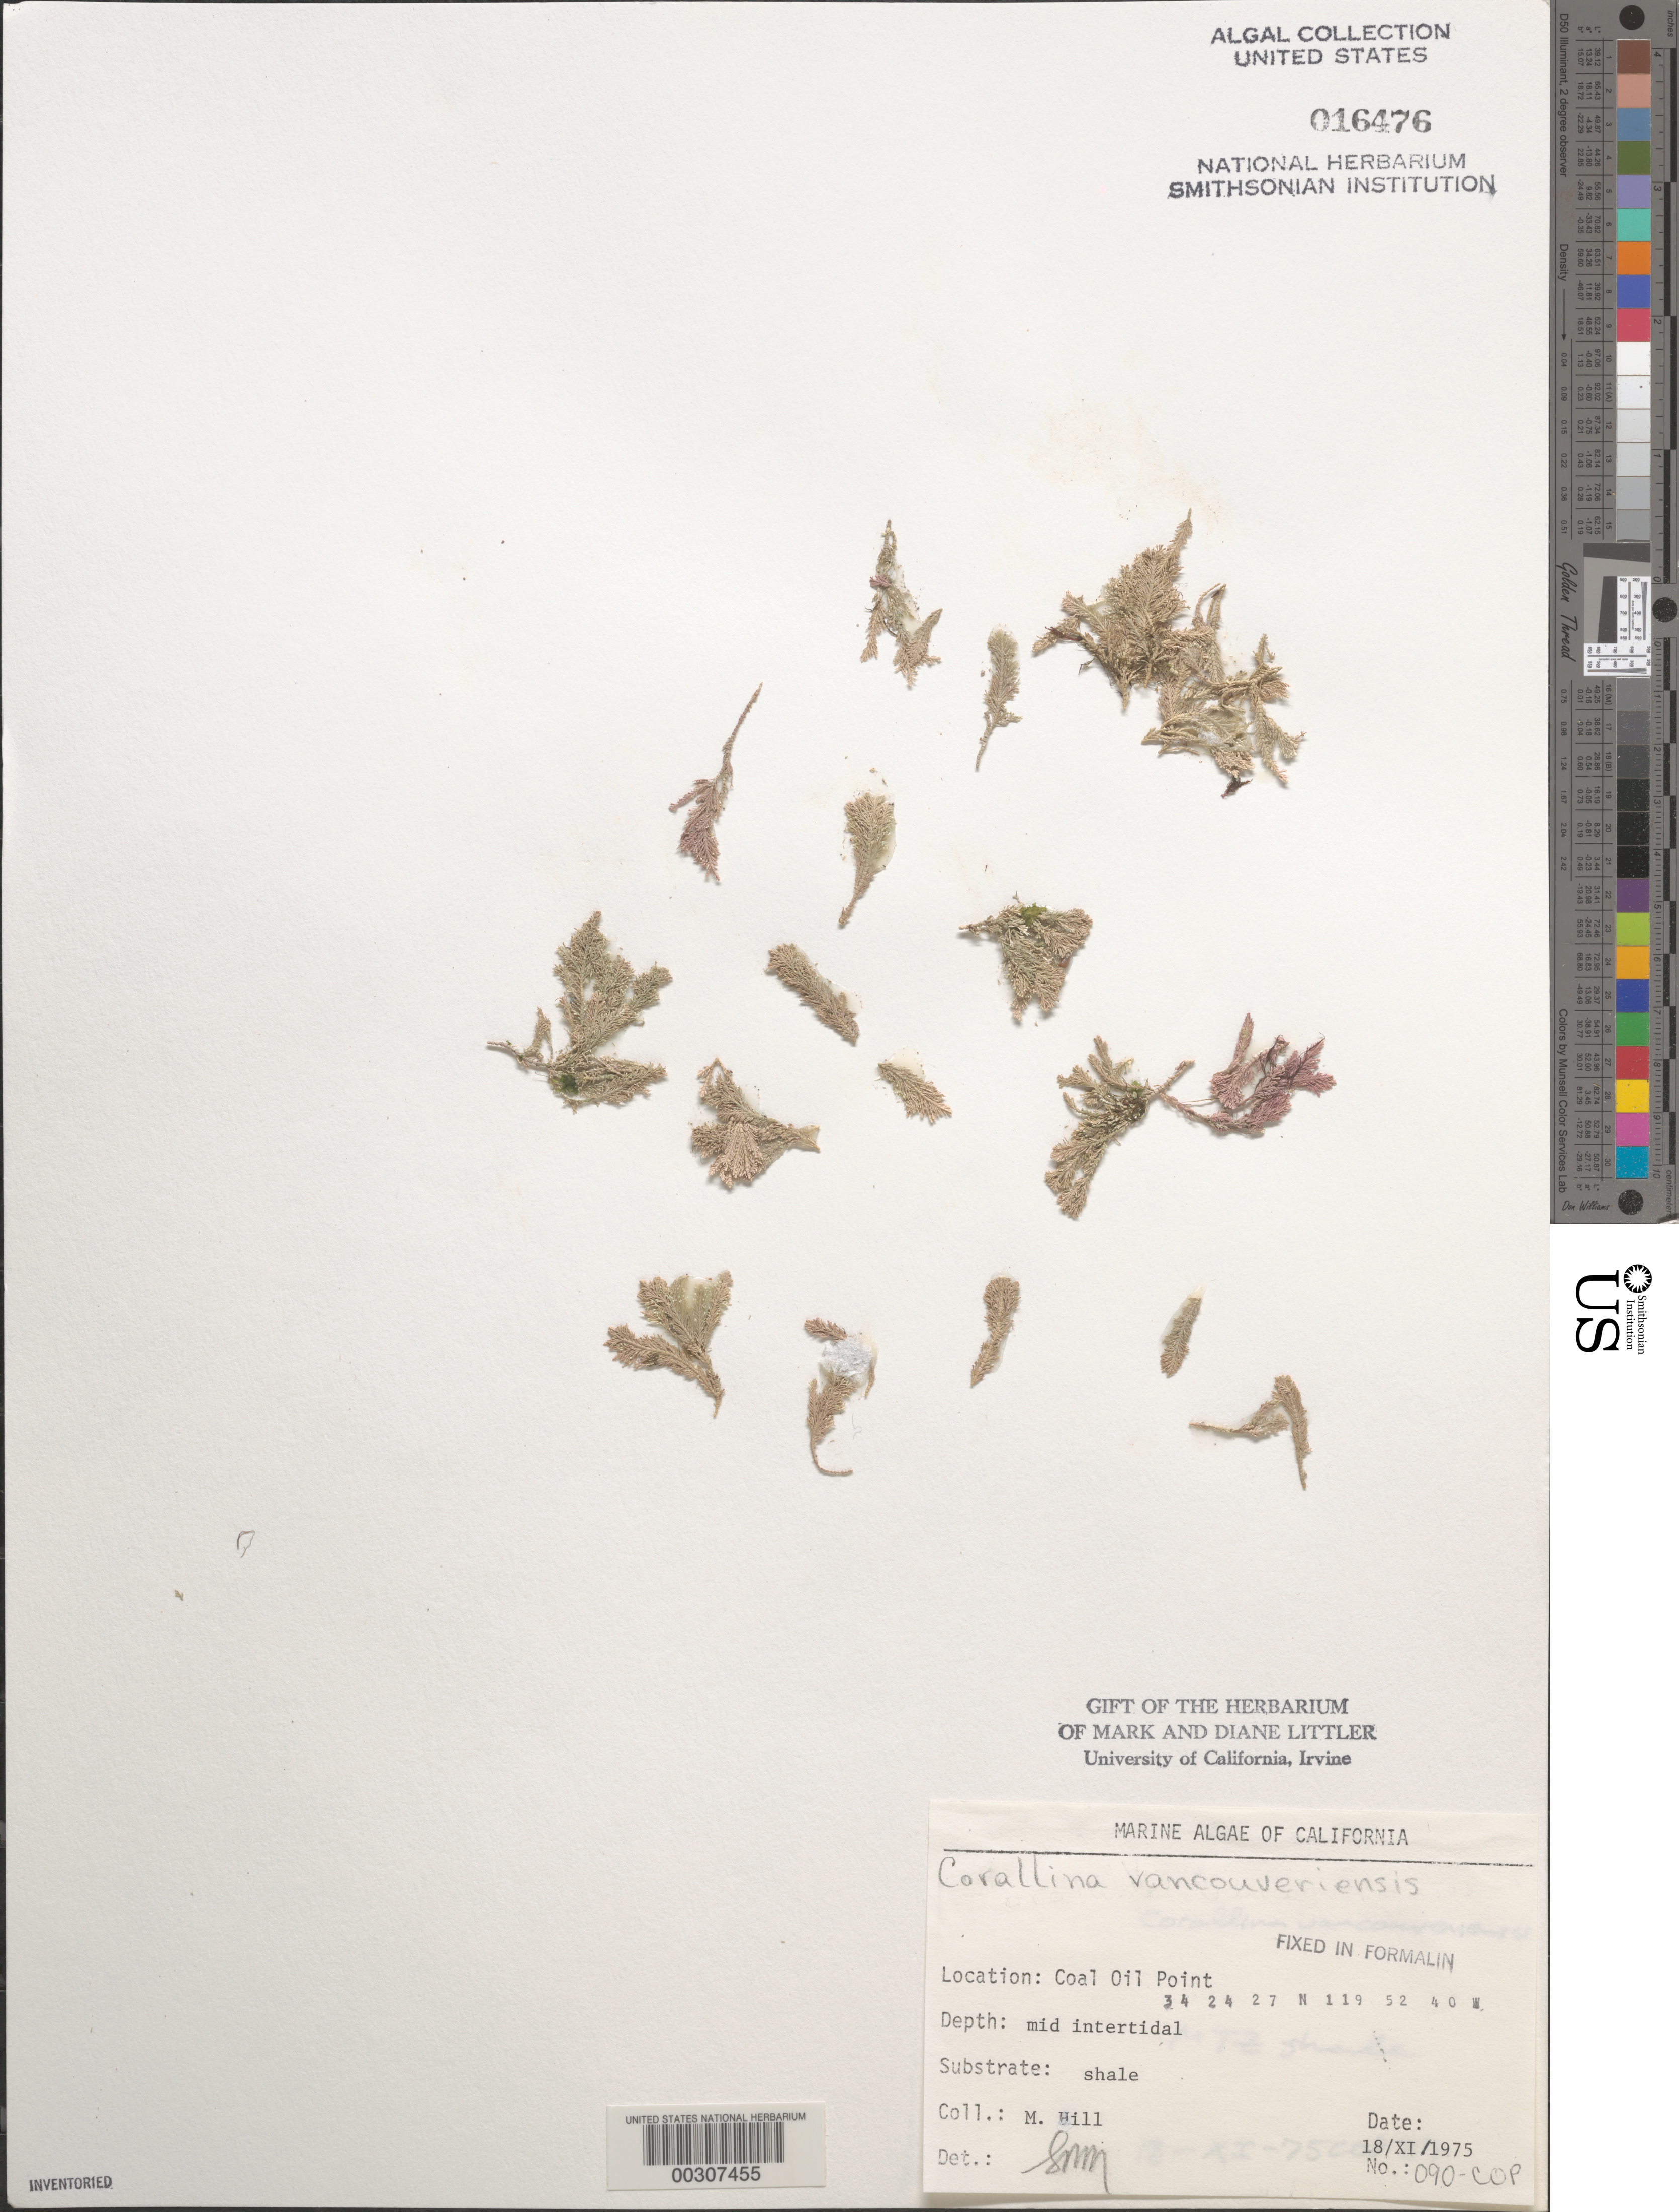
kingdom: Plantae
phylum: Rhodophyta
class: Florideophyceae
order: Corallinales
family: Corallinaceae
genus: Corallina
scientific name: Corallina vancouveriensis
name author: Yendo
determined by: Murray, S. N.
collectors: M. Hill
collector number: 090-cop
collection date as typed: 18 Nov 1975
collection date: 1975-11-18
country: United States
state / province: California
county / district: Santa Barbara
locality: Coal Oil Point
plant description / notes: BLM-SOCALBIGHT Rocky Intertidal Survey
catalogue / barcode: US 16476